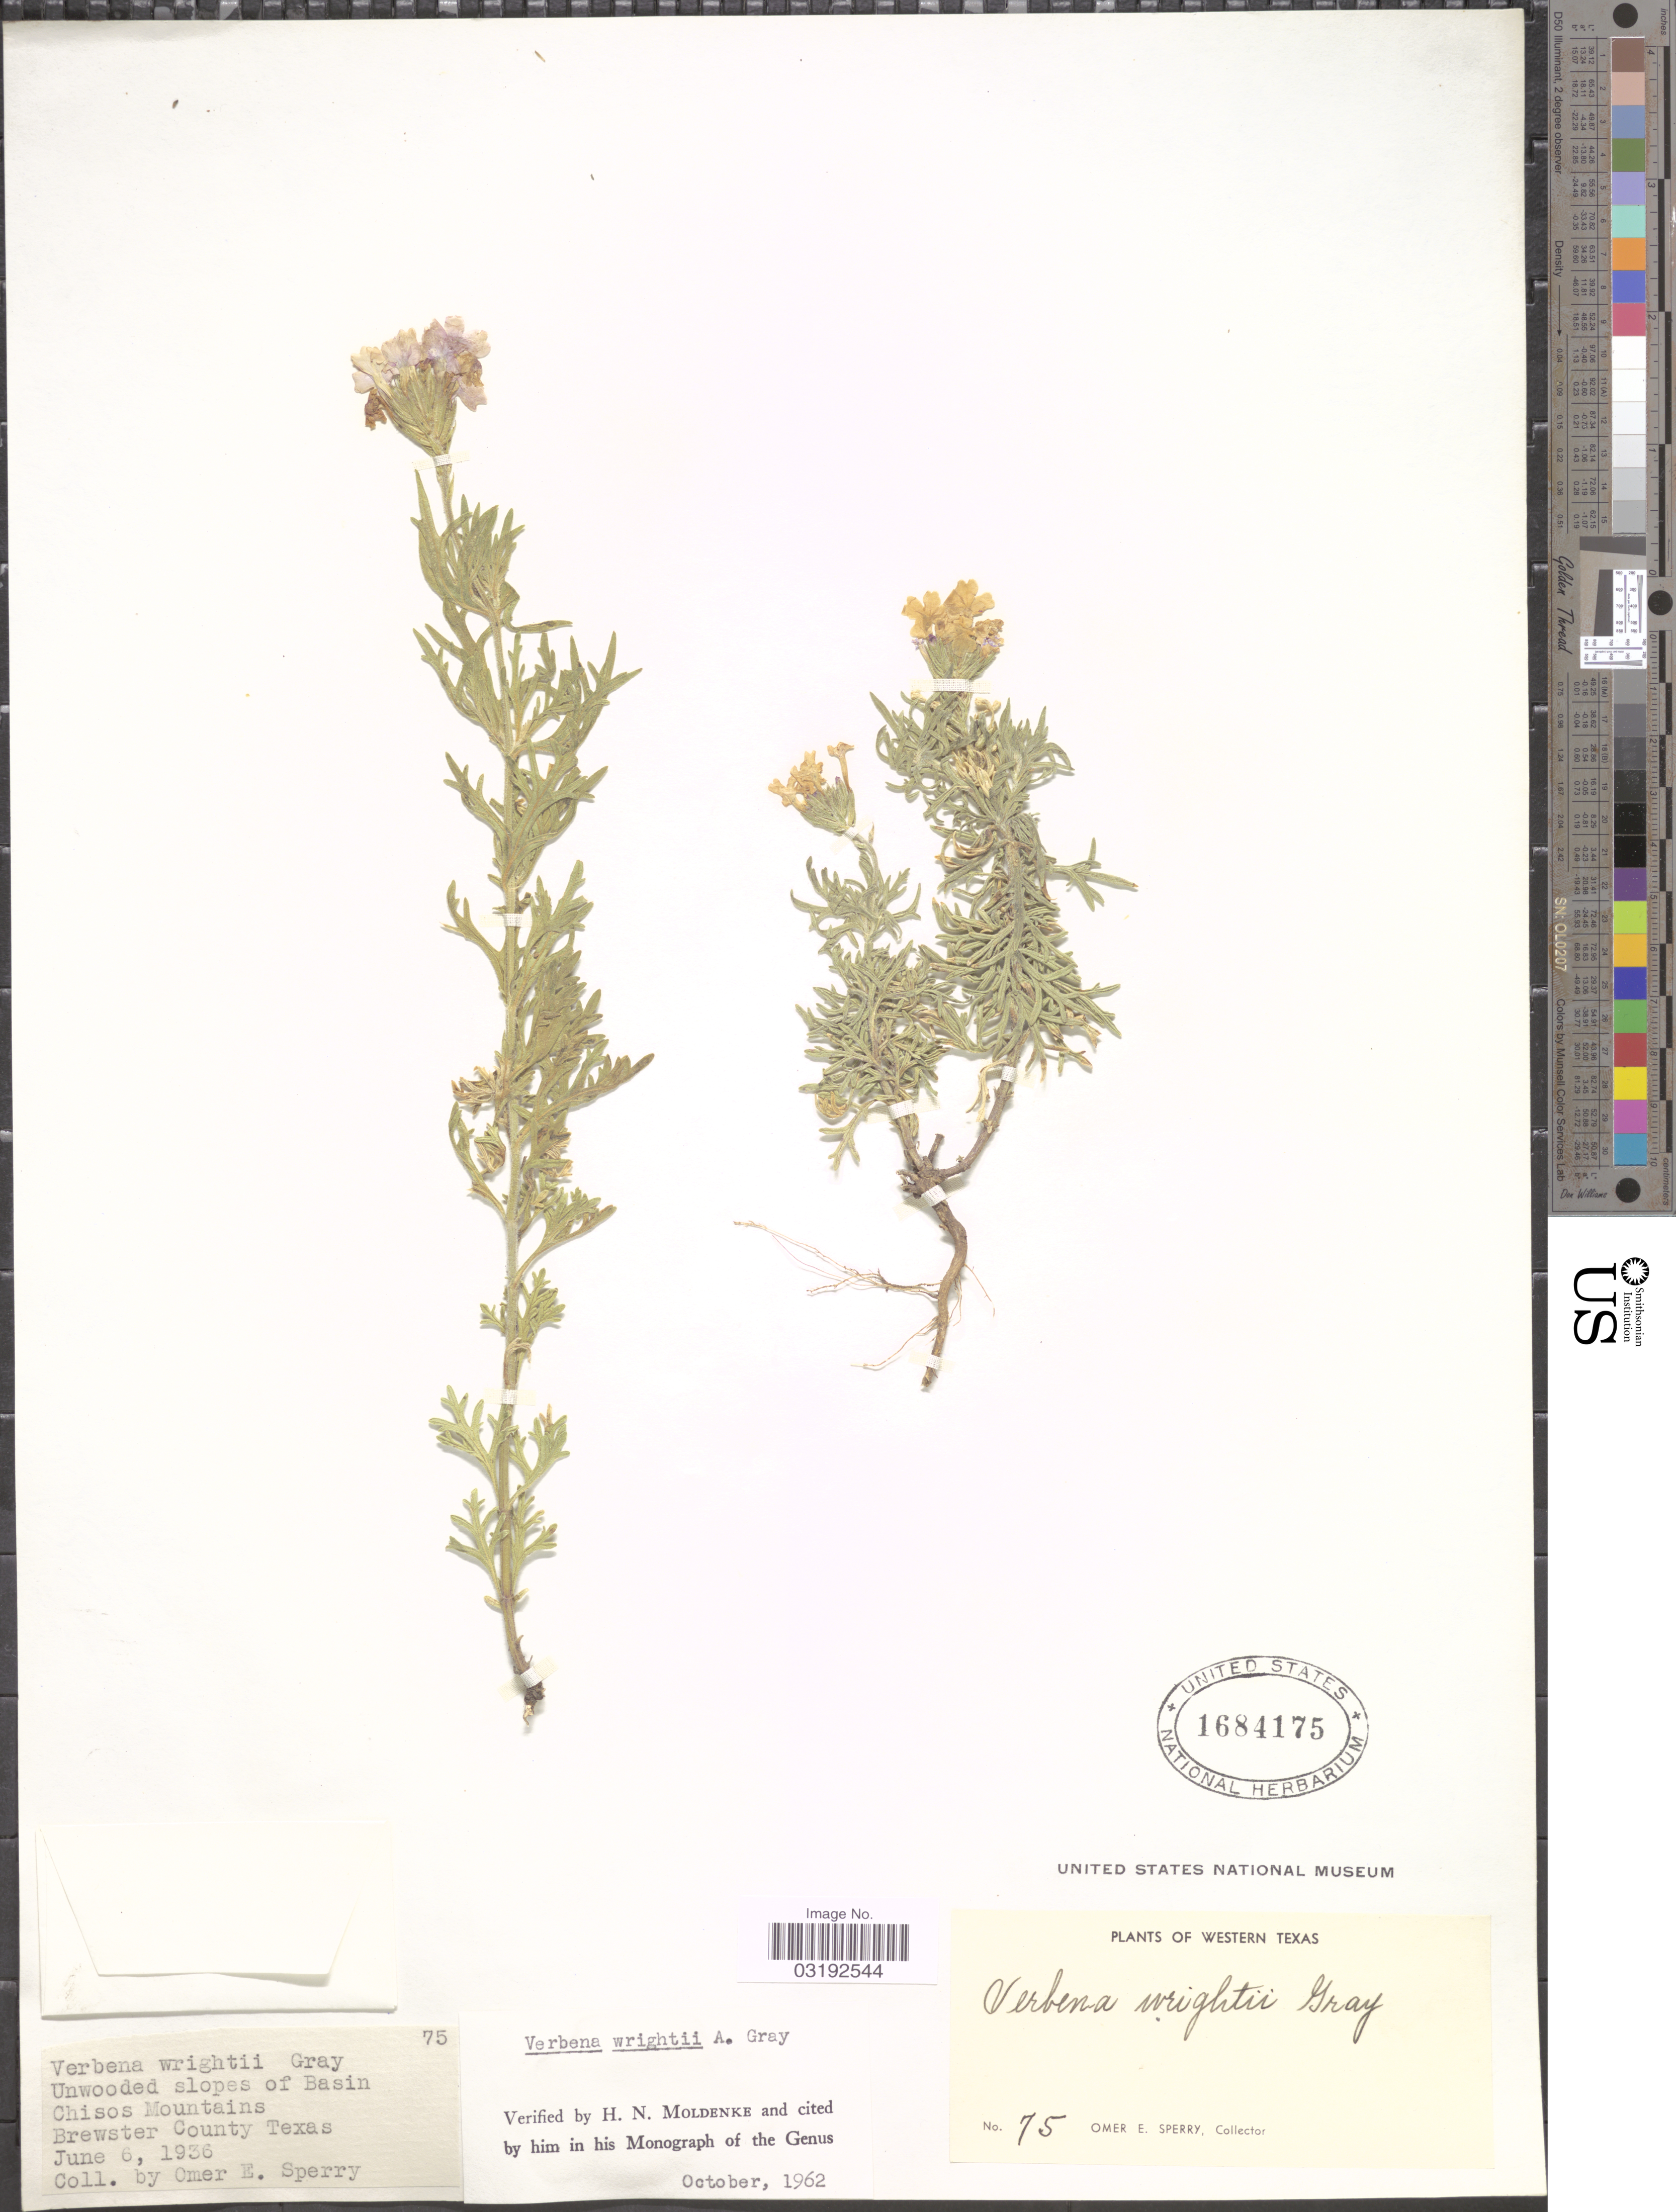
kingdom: Plantae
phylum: Tracheophyta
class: Magnoliopsida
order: Lamiales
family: Verbenaceae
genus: Verbena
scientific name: Verbena wrightii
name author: A. Gray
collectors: O. E. Sperry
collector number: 75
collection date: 1936-06-06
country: United States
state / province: Texas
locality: Western Texas. Unwooded slopes of Basin Chisos Mountains. Brewster County.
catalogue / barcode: US 1684175